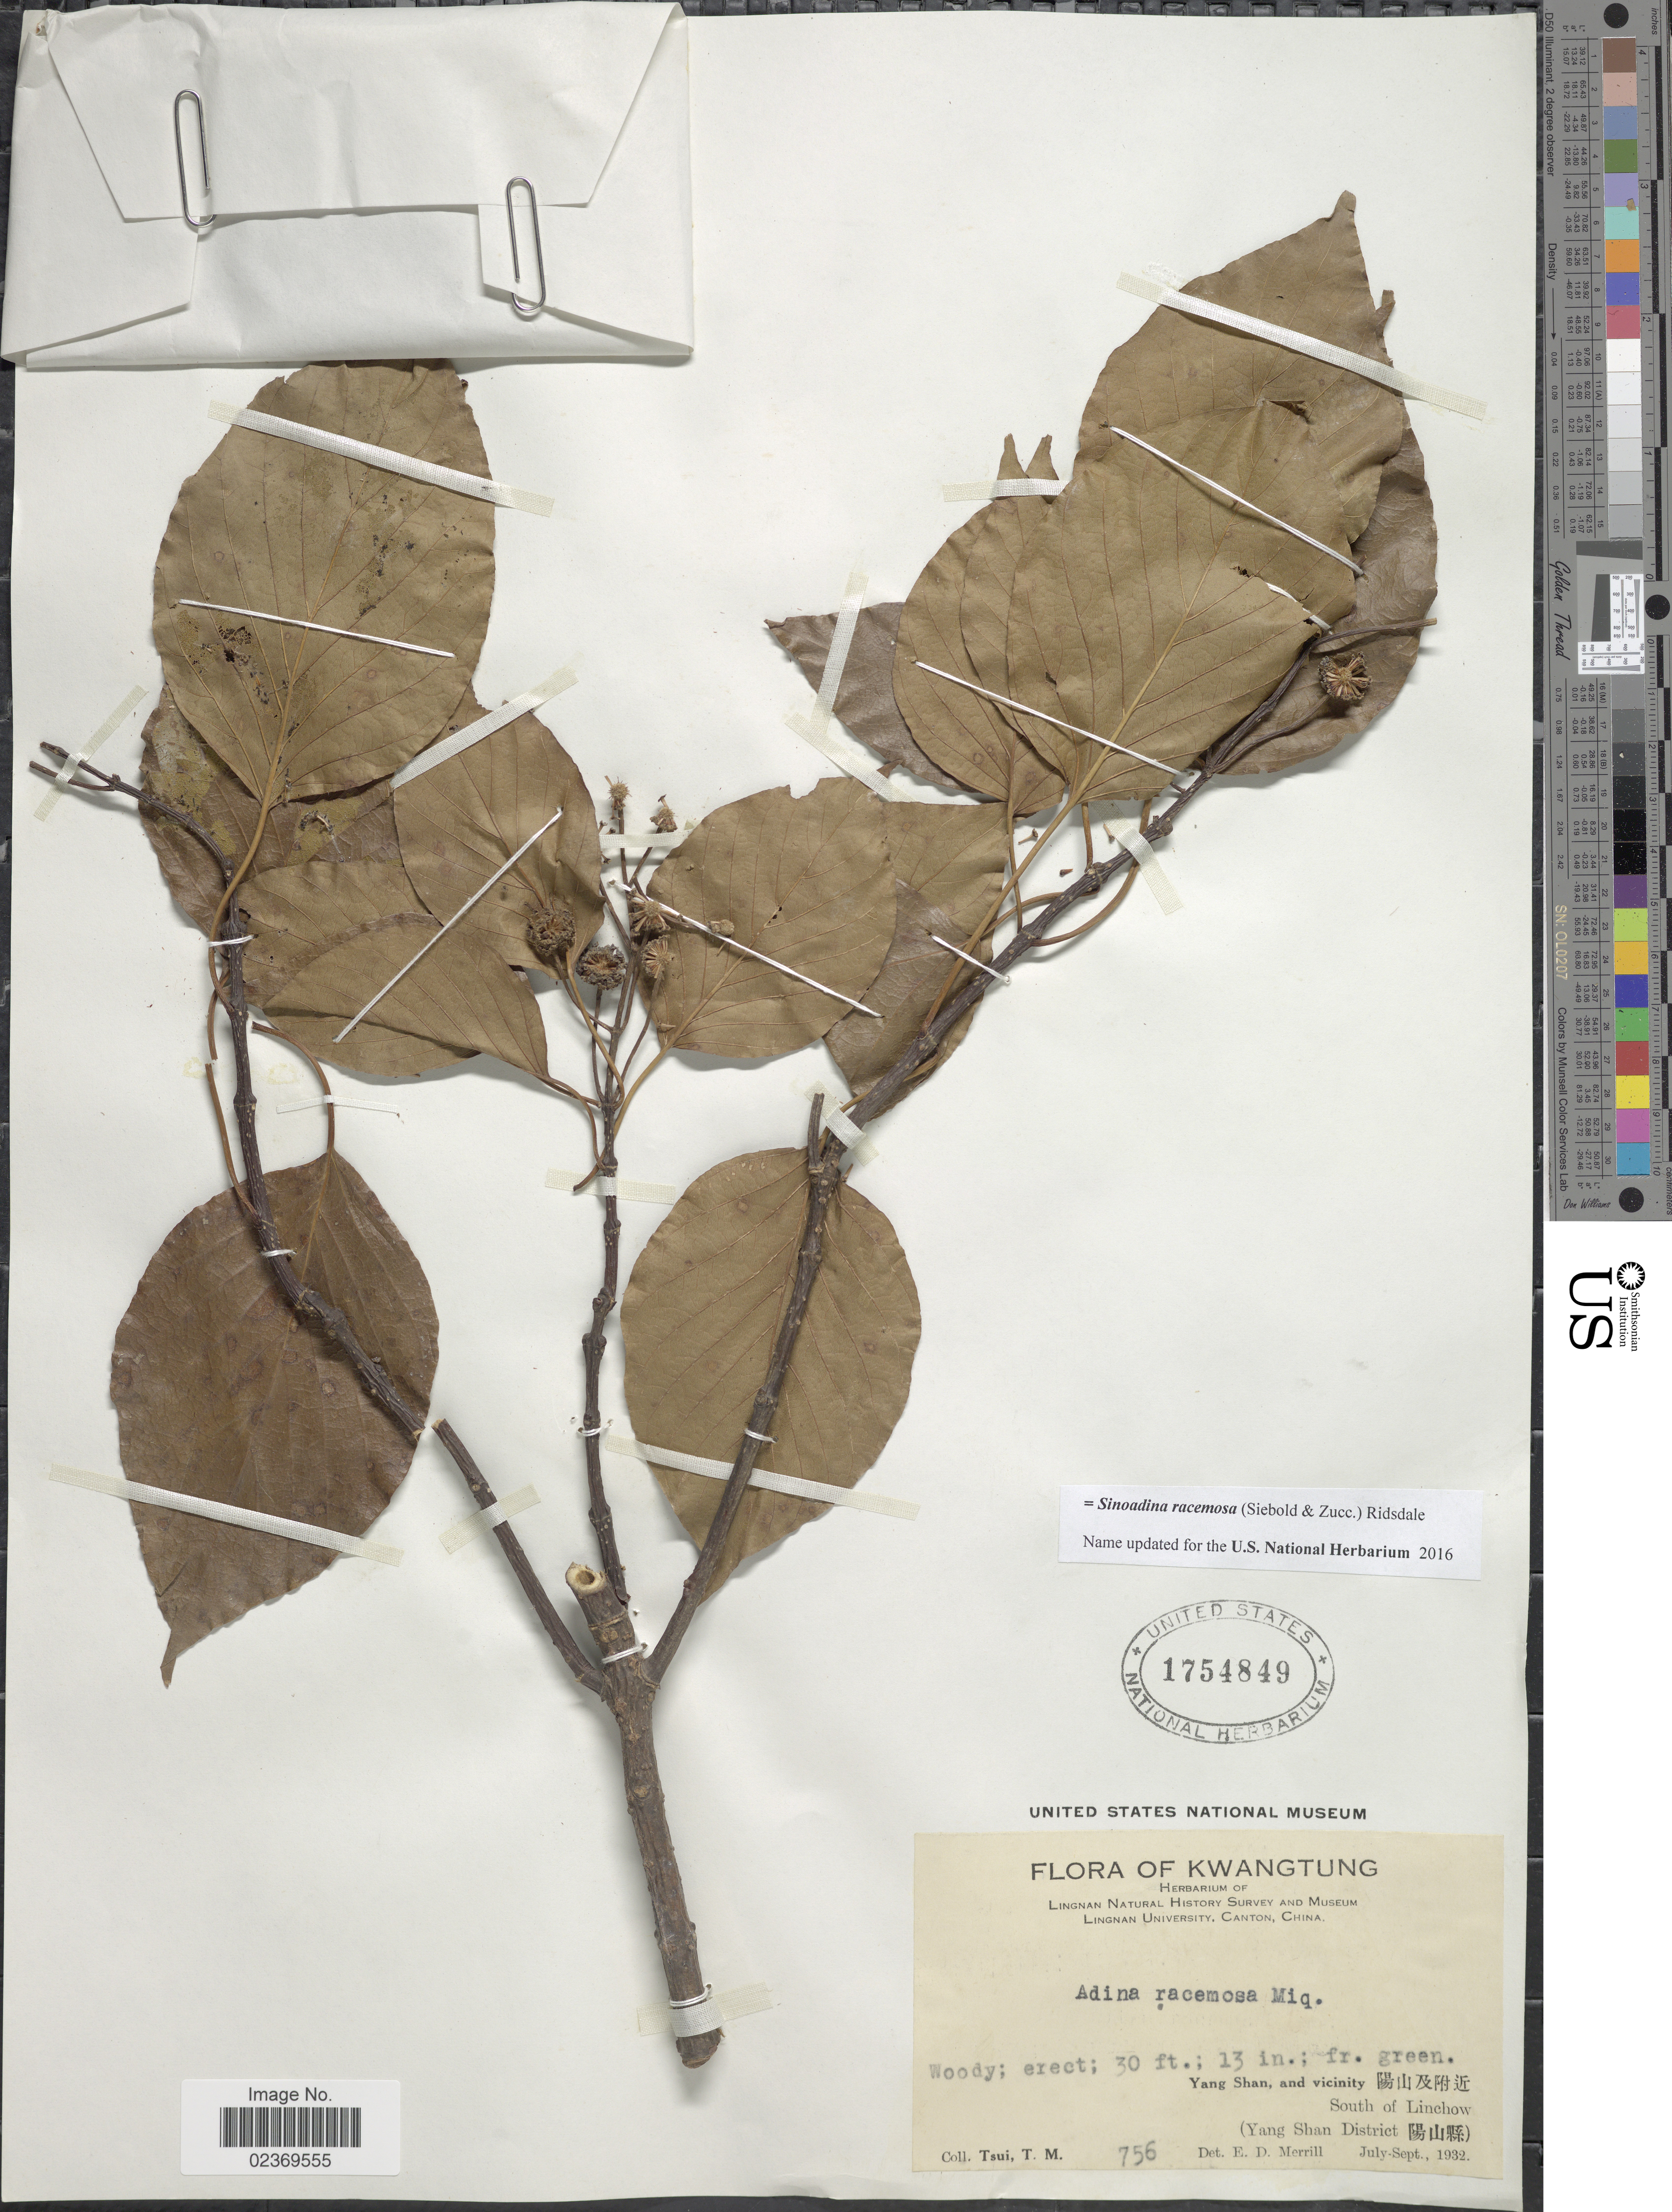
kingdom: Plantae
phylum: Tracheophyta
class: Magnoliopsida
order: Gentianales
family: Rubiaceae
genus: Sinoadina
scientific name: Sinoadina racemosa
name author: (Siebold & Zucc.) Risdale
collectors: T. Tsui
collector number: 756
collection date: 1932-07/1932-09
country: China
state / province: Guangdong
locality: Kwangtung, Yang Shan, and vicinity, South of Linchow (Yang Shan District)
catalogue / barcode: US 1754849